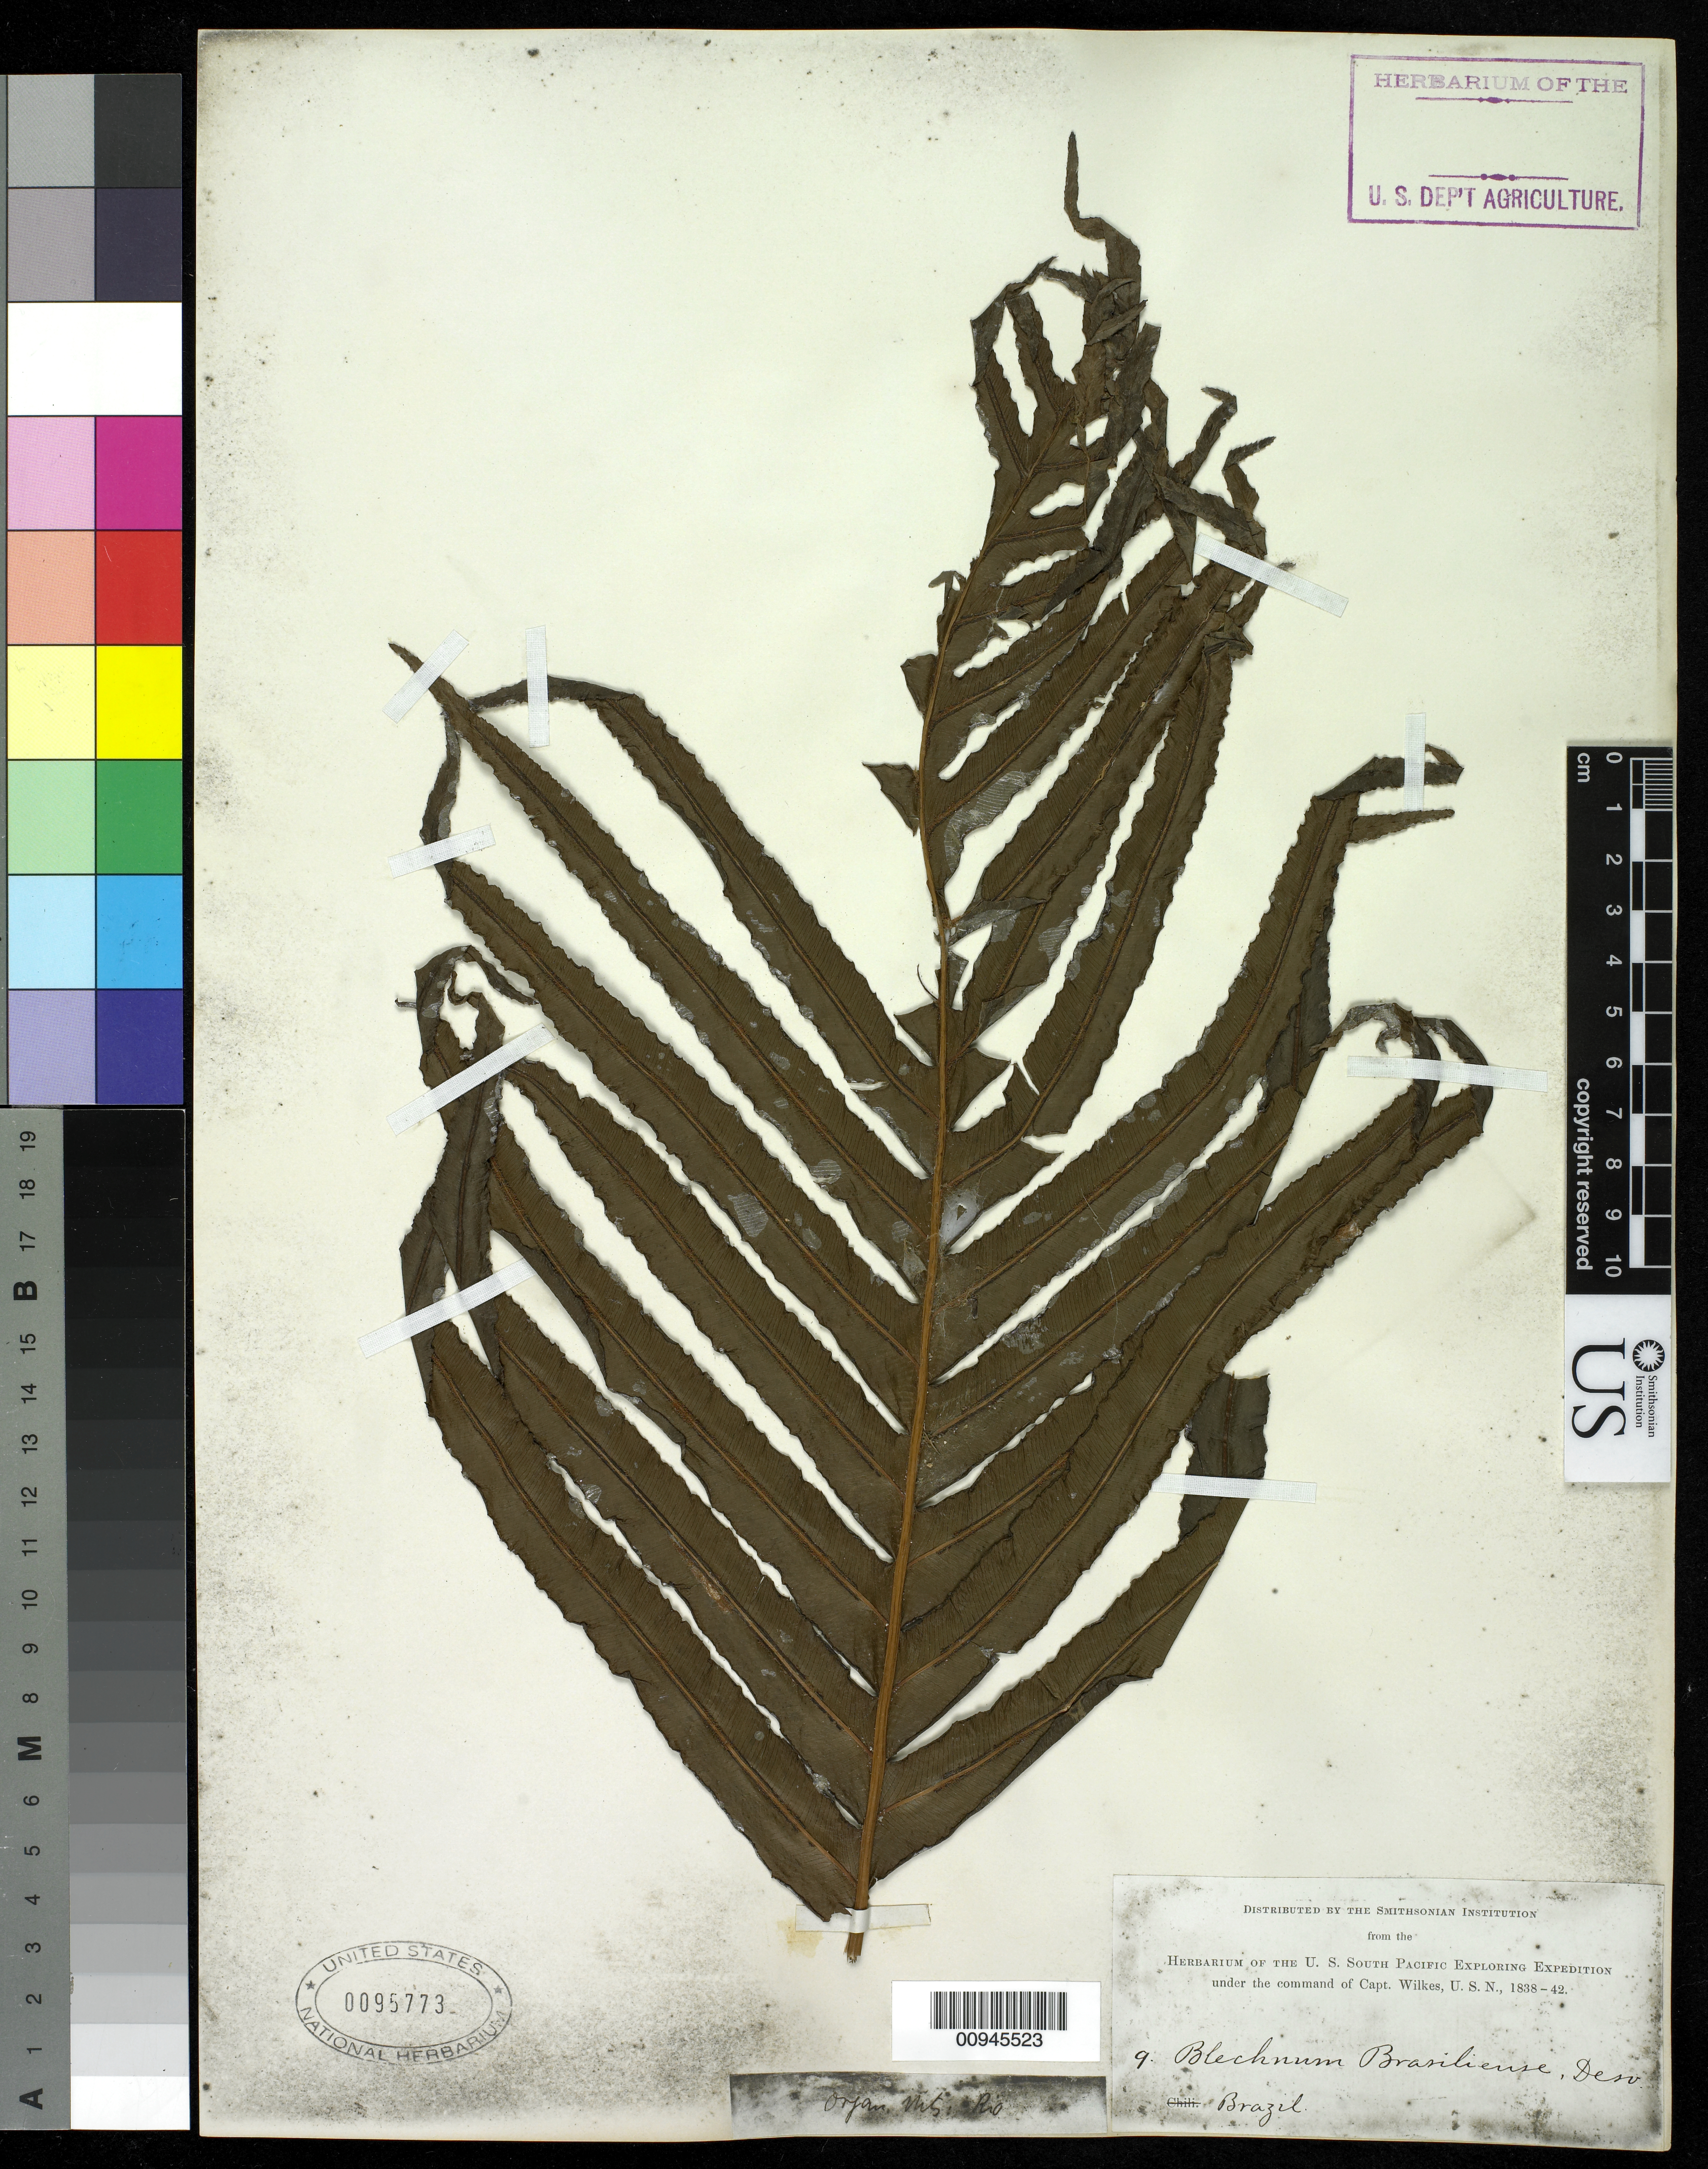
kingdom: Plantae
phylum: Tracheophyta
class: Polypodiopsida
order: Polypodiales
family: Blechnaceae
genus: Blechnum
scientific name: Blechnum brasiliense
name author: Desv.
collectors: Wilkes Explor. Exped.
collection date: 1838/1842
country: Brazil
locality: Brazil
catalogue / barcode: US 95773